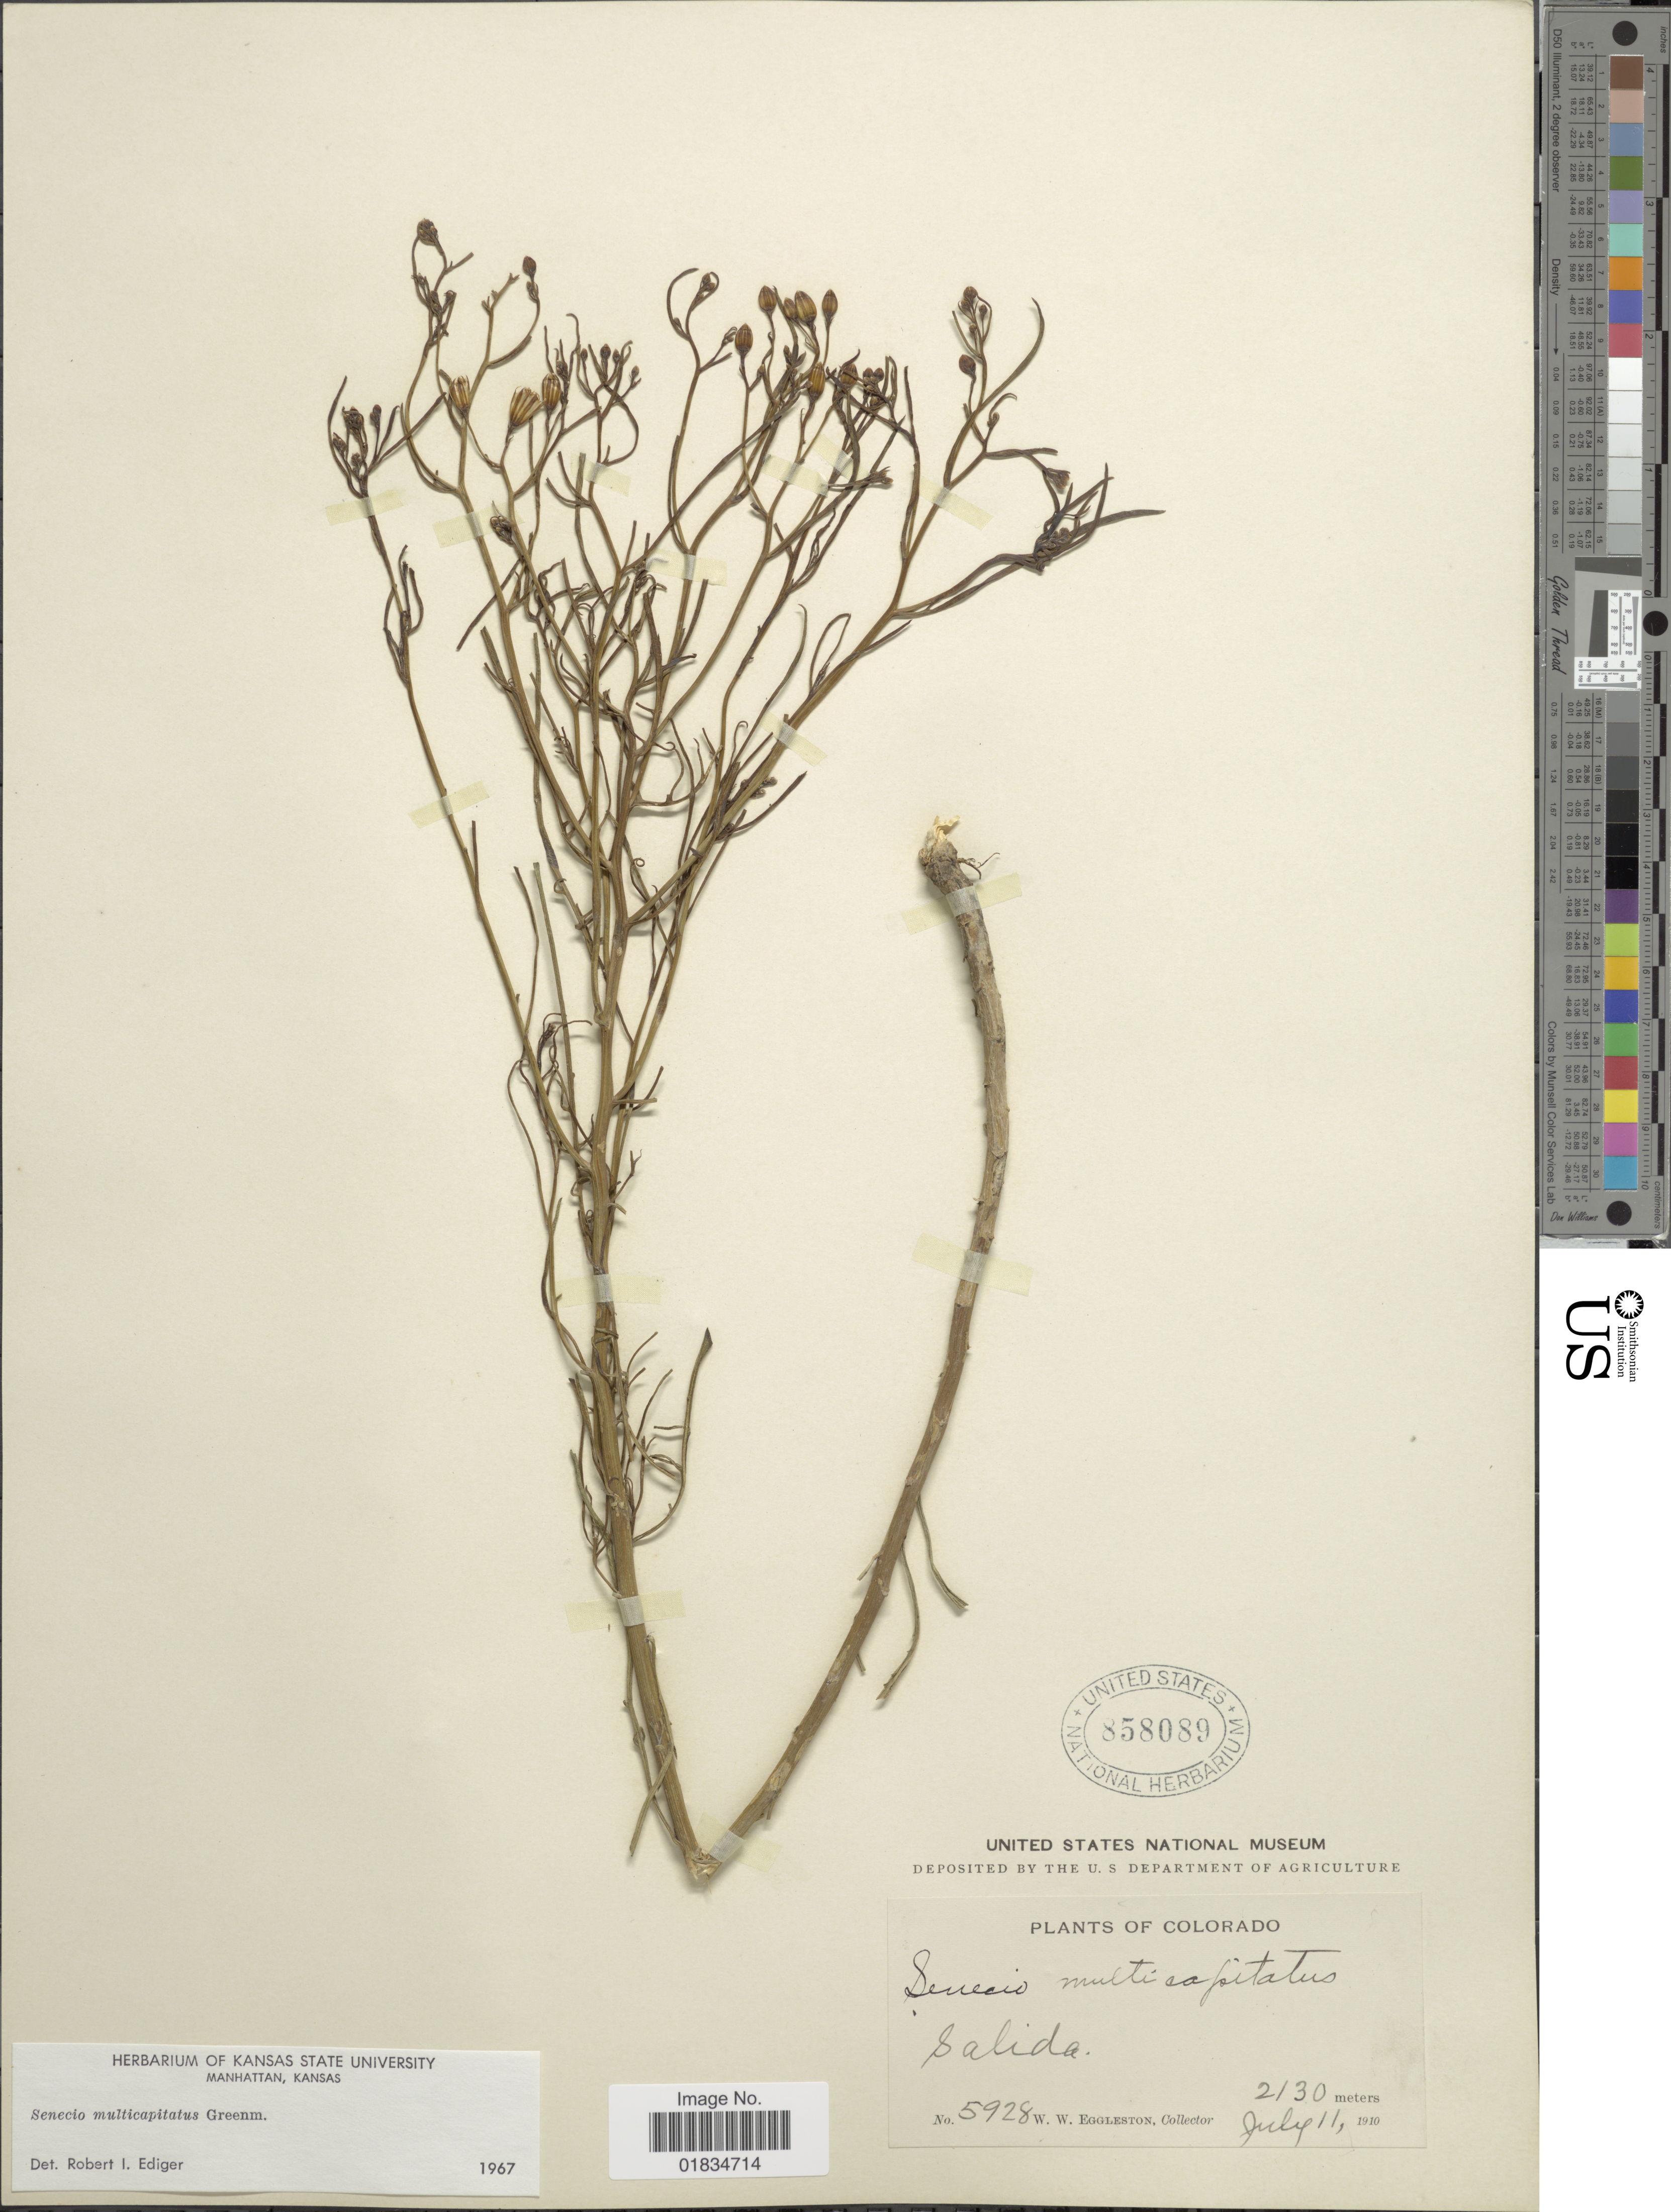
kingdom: Plantae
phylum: Tracheophyta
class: Magnoliopsida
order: Asterales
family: Asteraceae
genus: Senecio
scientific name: Senecio multicapitatus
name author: Greenm.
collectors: W. W. Eggleston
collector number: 5928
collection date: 1910-07-11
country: United States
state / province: Colorado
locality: Salida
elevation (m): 2130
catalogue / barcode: US 858089